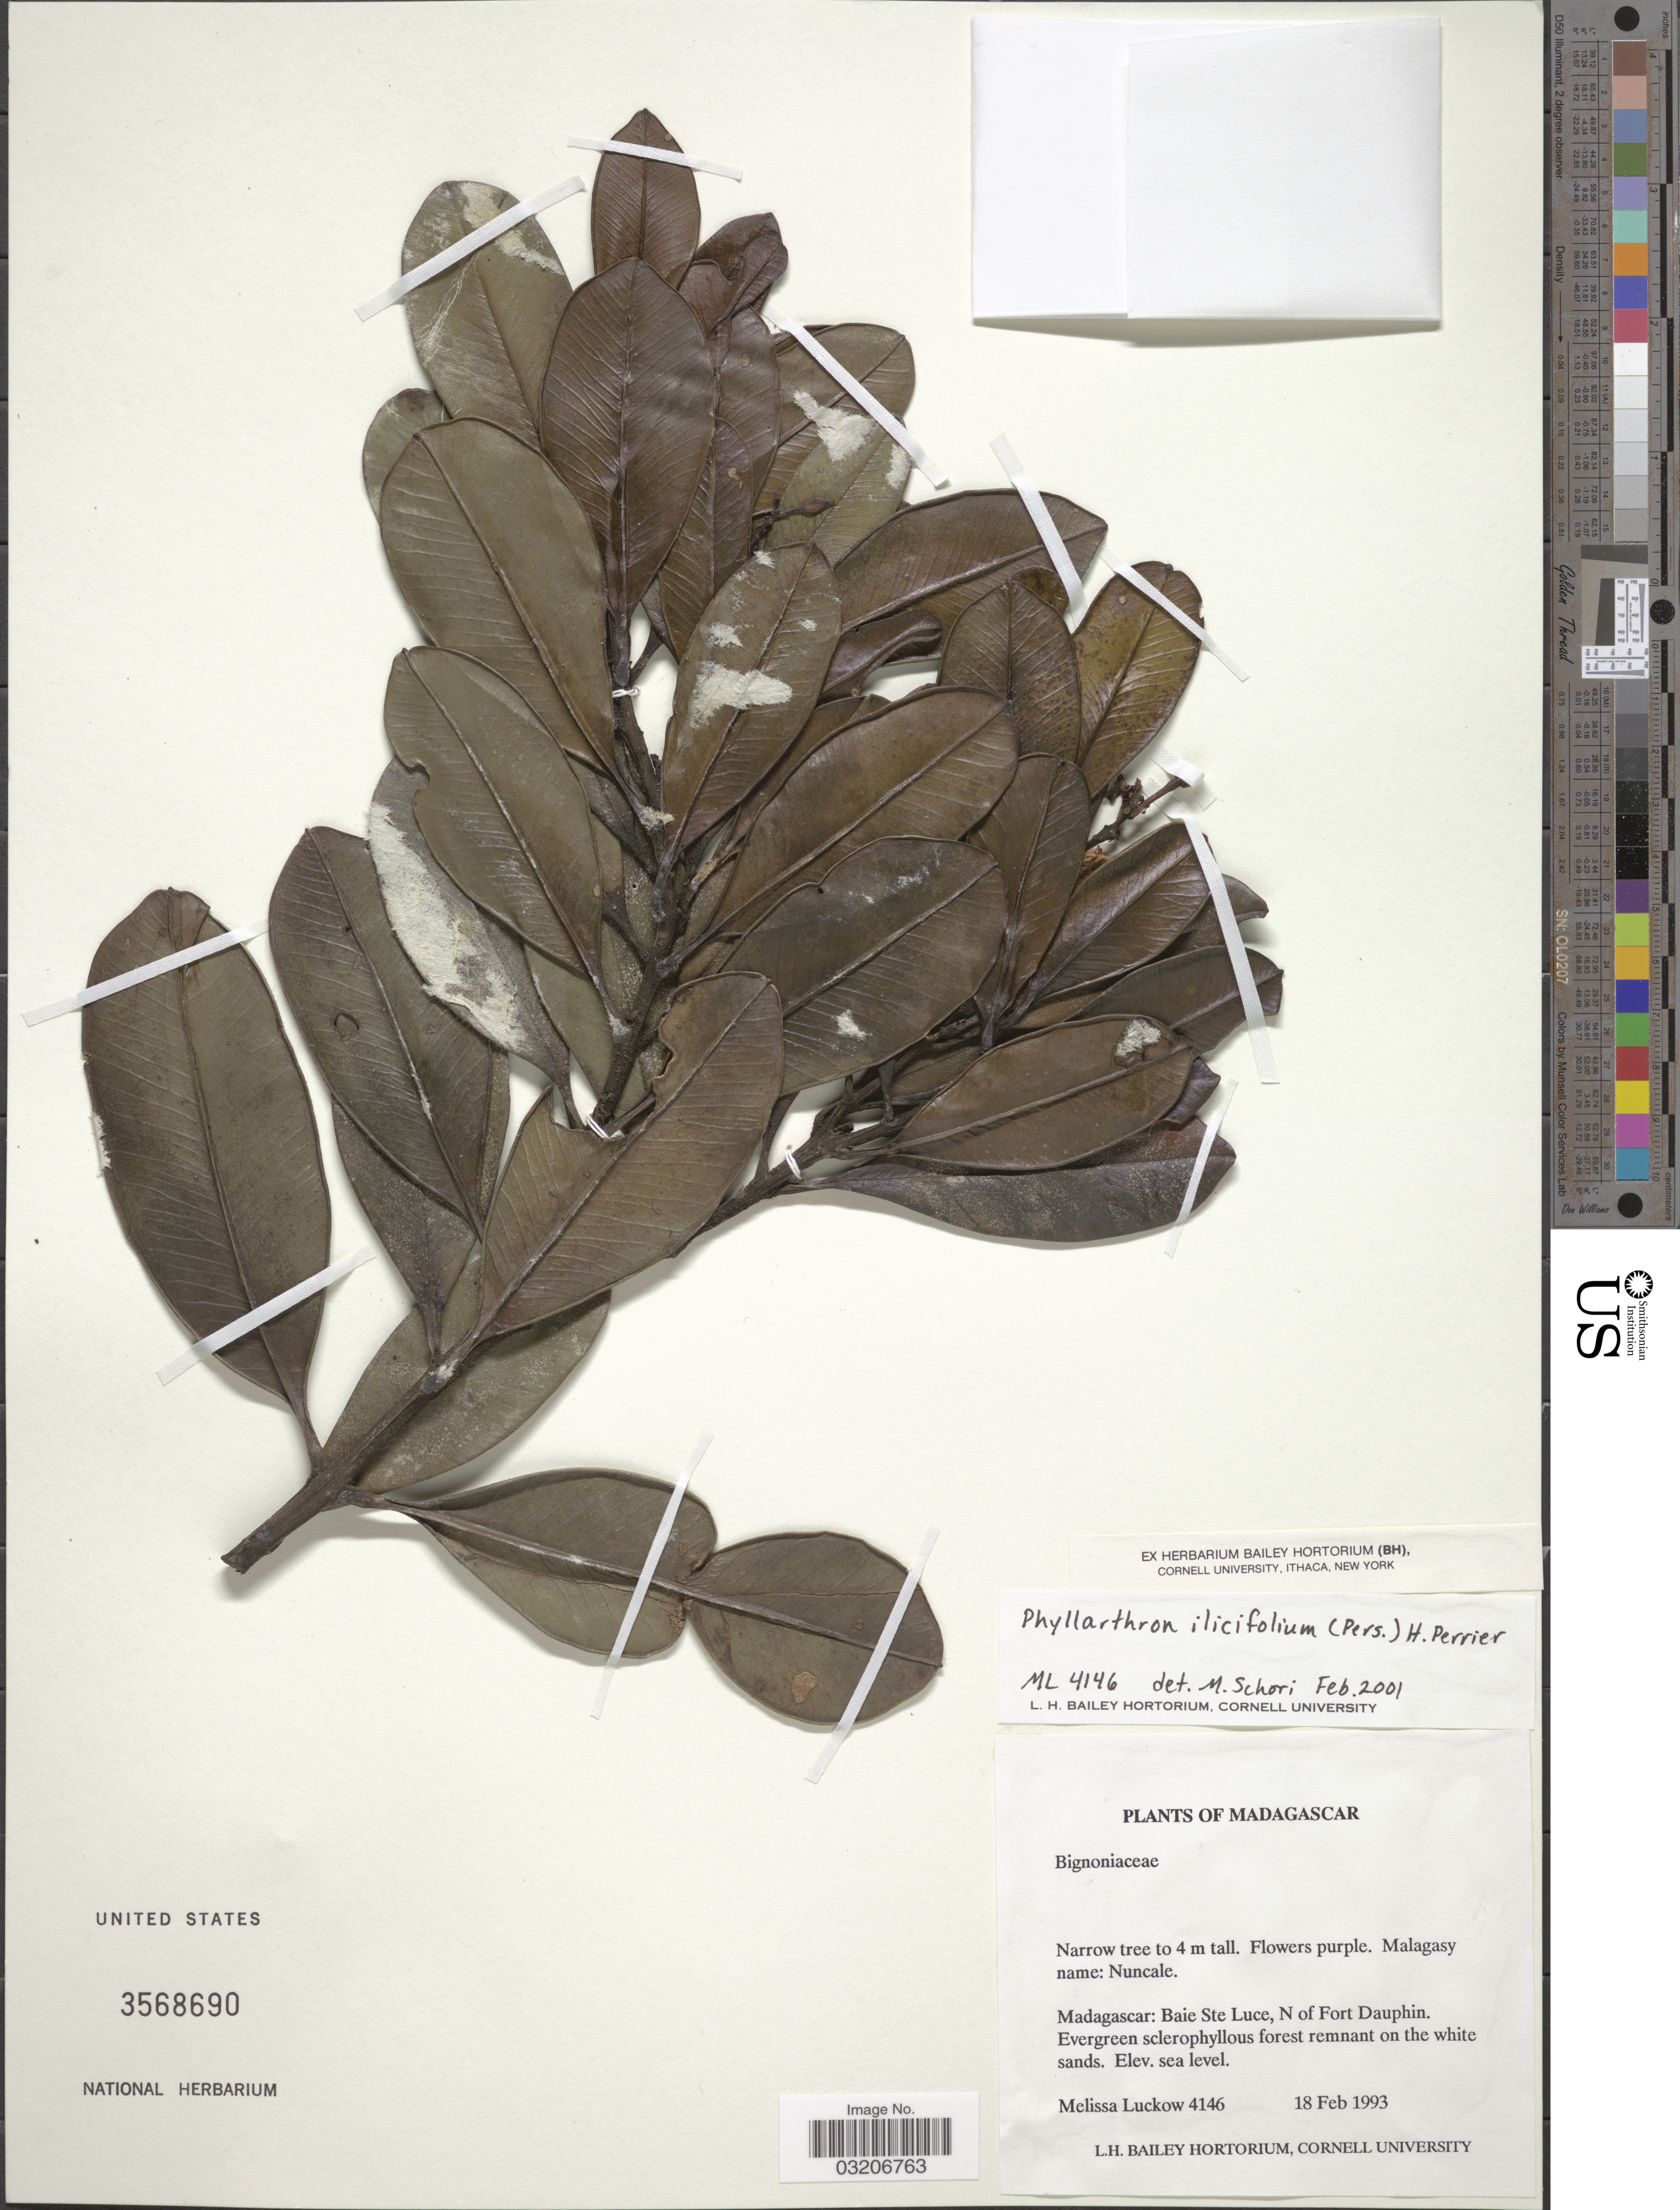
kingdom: Plantae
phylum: Tracheophyta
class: Magnoliopsida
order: Lamiales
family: Bignoniaceae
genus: Phyllarthron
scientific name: Phyllarthron ilicifolium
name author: (Pers.) H. Perrier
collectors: M. A. Luckow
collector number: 4146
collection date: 1993-02-18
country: Madagascar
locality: Baie Ste Luce, N of Fort Dauphin.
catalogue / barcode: US 3568690